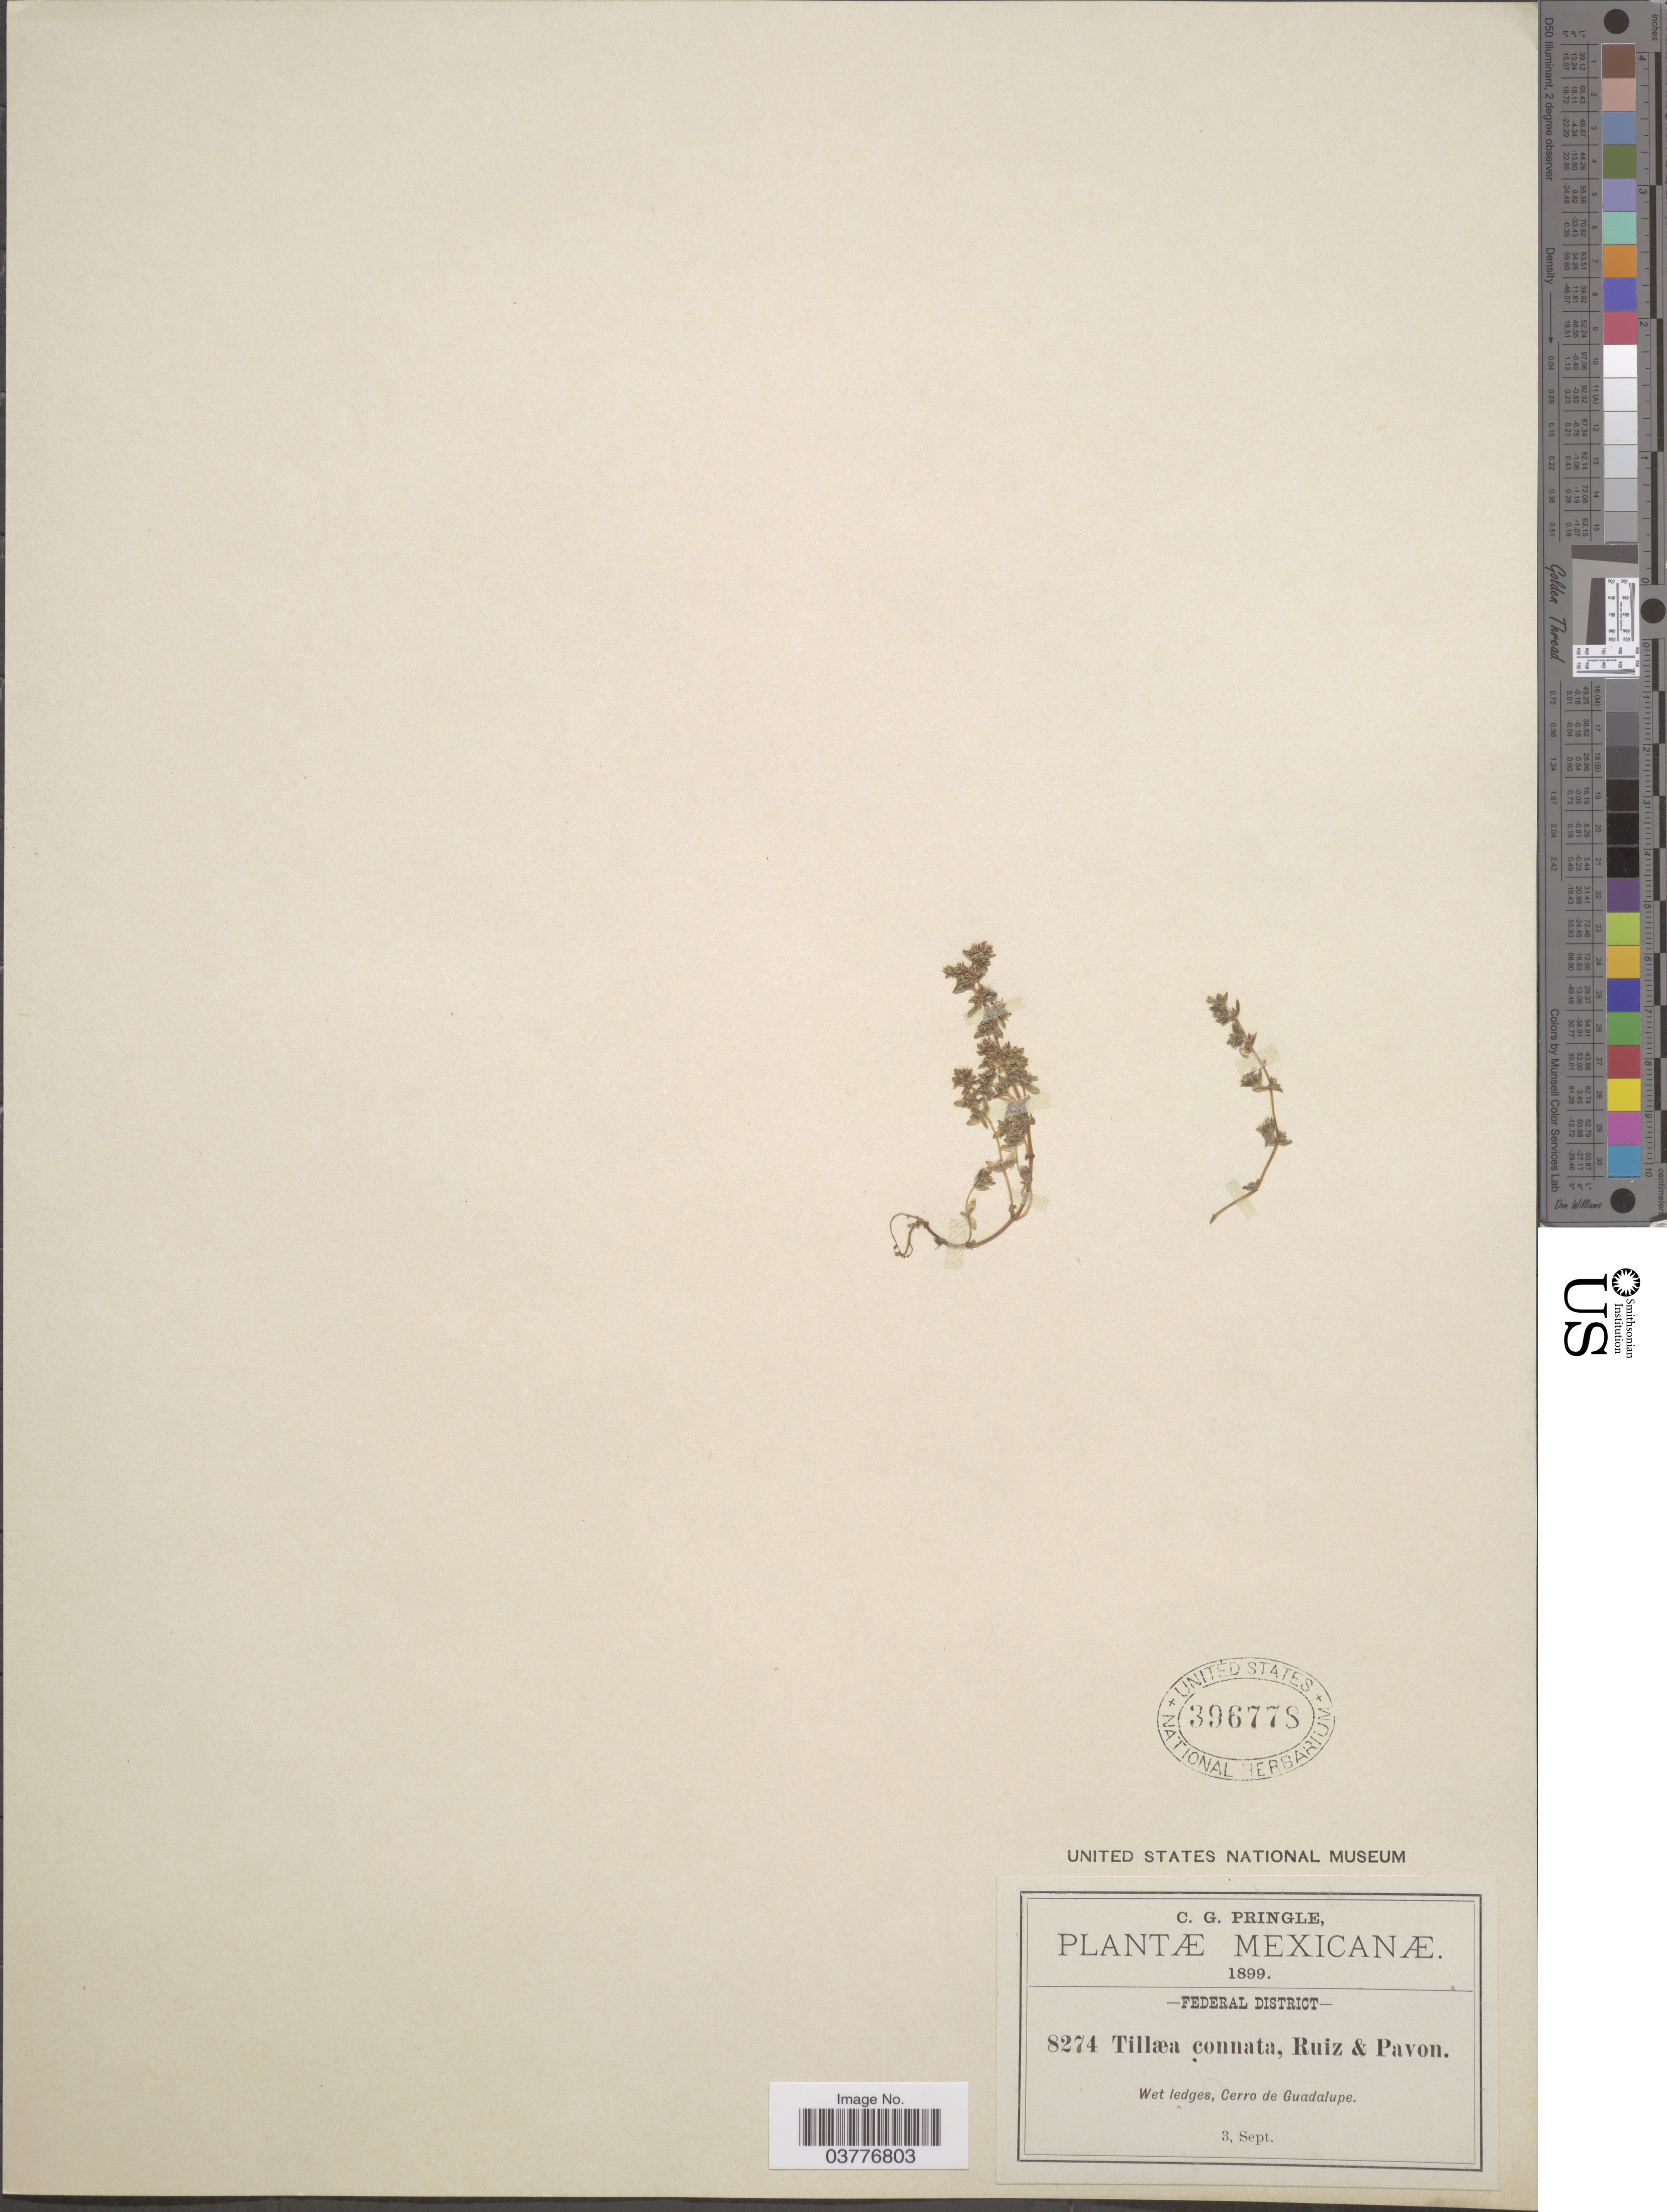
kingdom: Plantae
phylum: Tracheophyta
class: Magnoliopsida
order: Saxifragales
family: Crassulaceae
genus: Crassula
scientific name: Crassula connata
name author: (Ruiz & Pav.) A. Berger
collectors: C. G. Pringle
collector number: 8274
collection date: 1899-09-03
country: Mexico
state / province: Distrito Federal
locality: Federal District. Wet ledges, Cerro de Guadalupe.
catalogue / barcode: US 396778